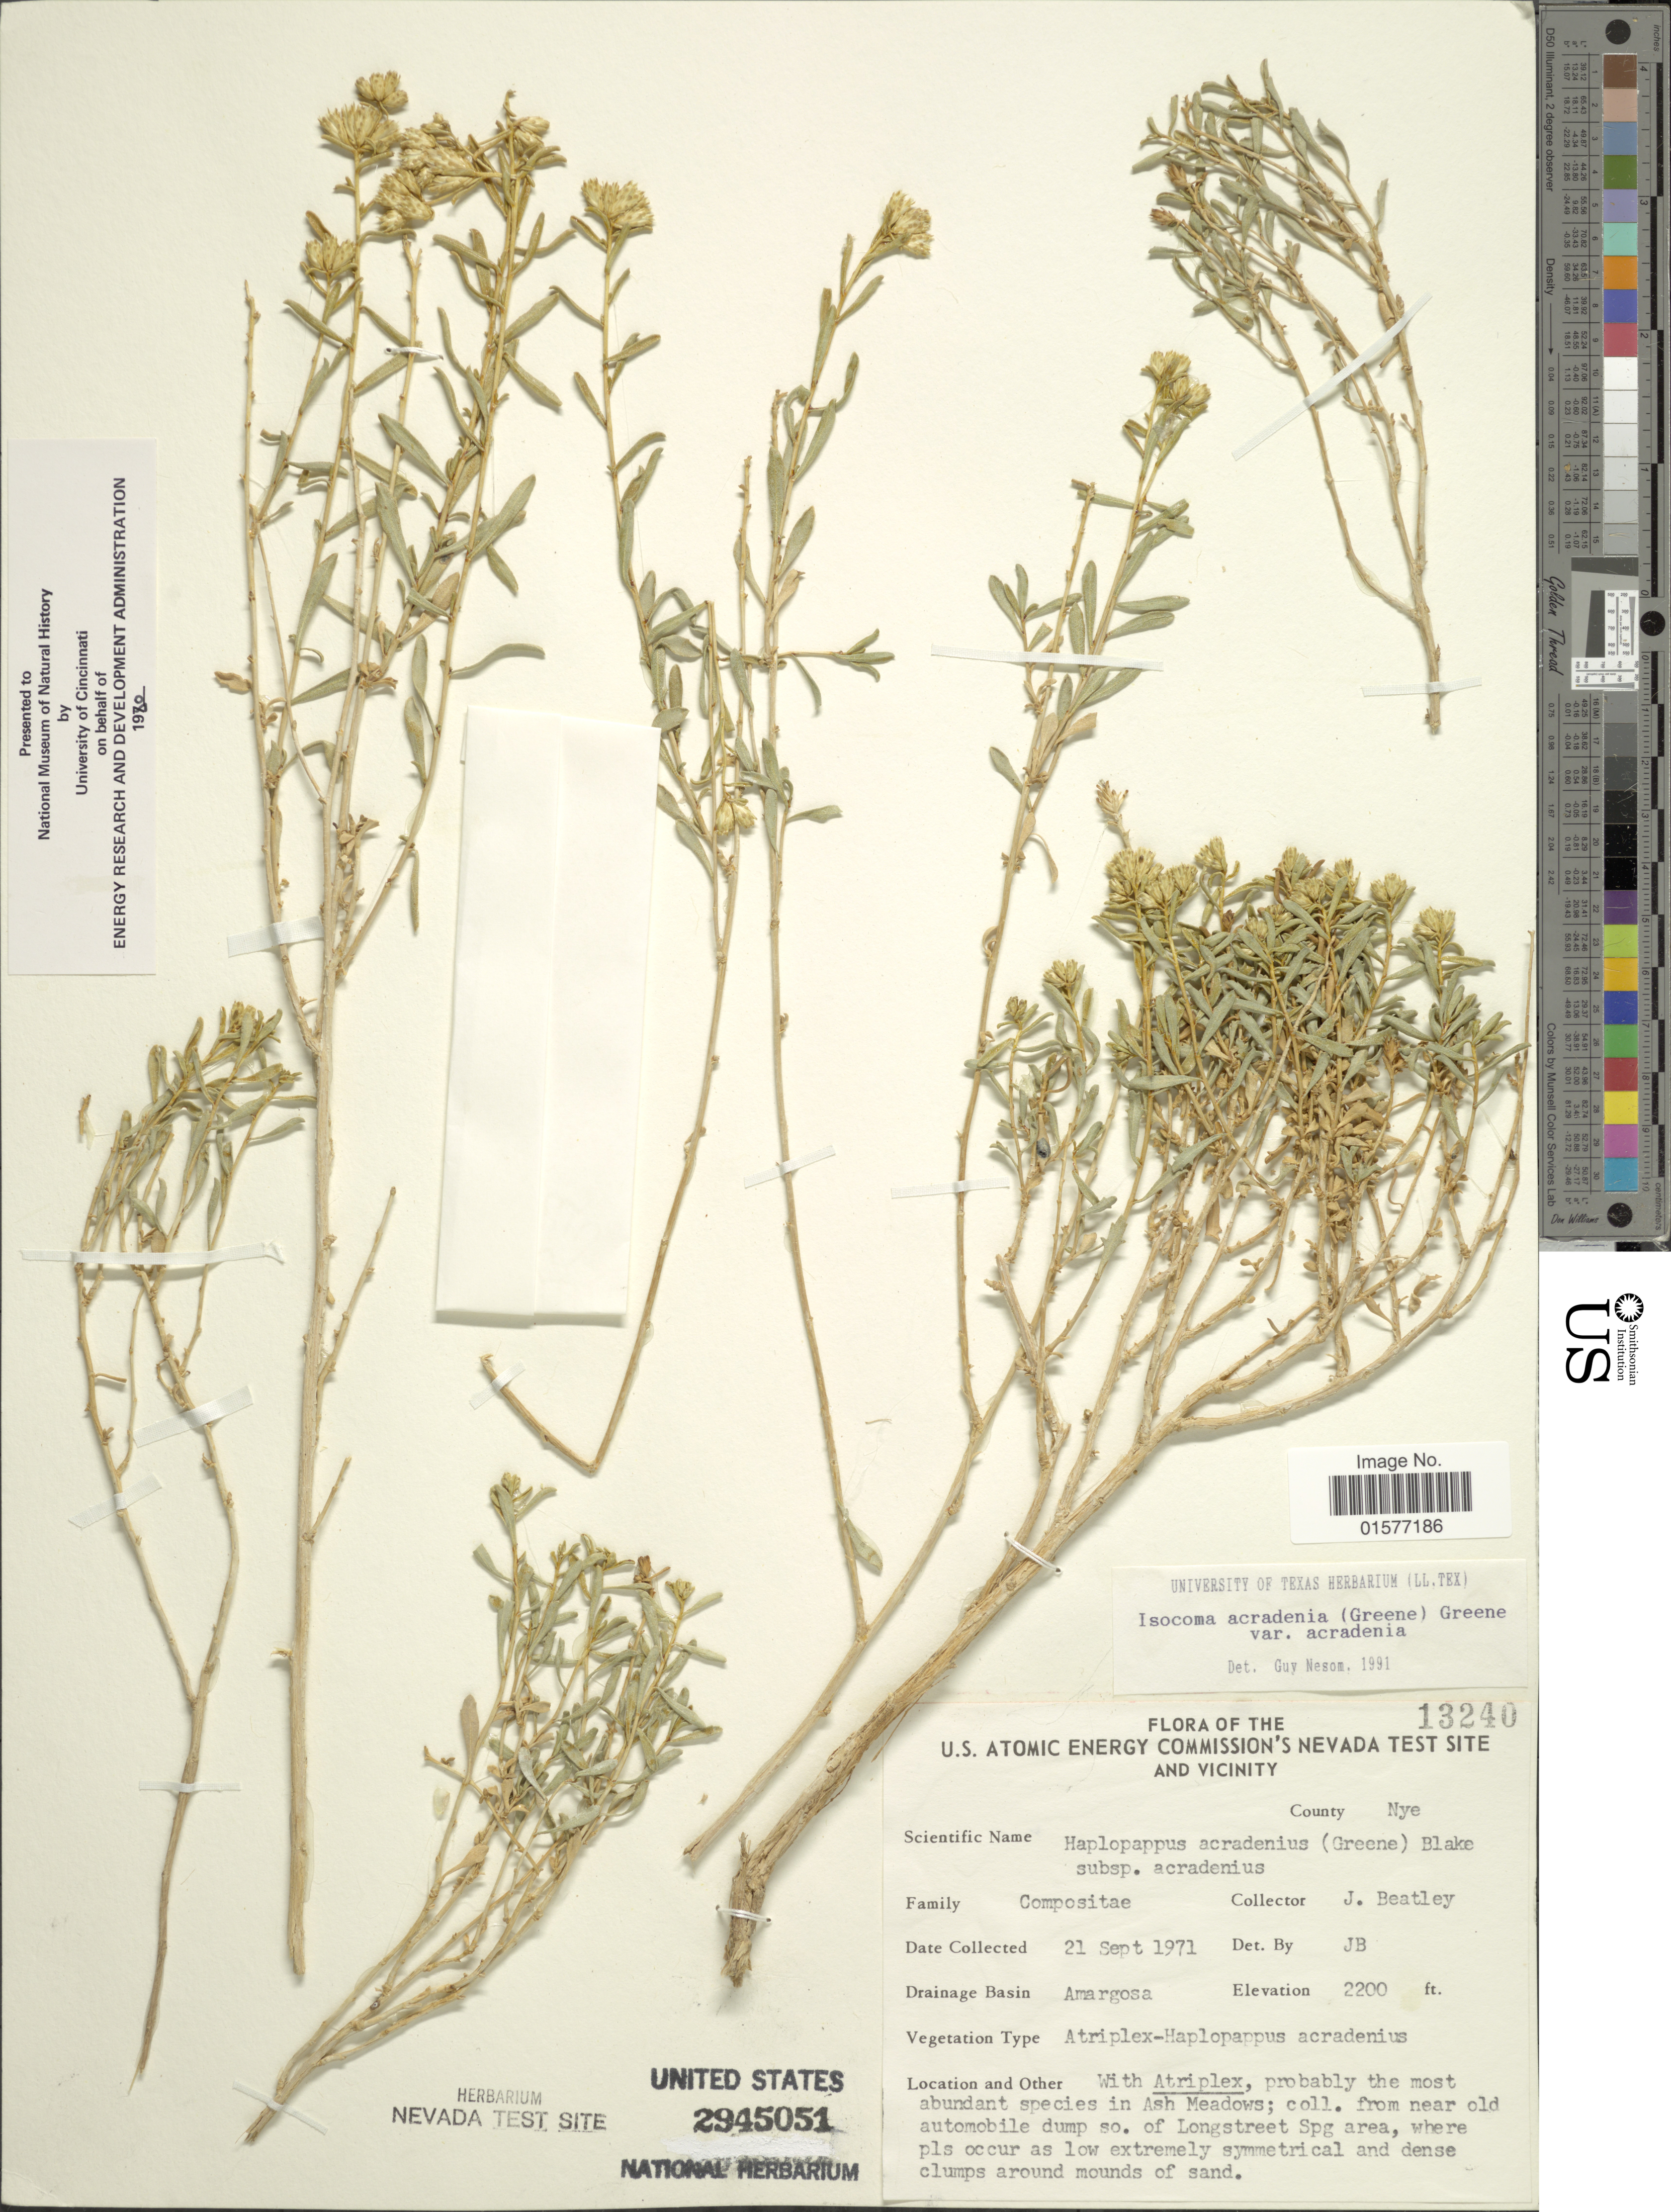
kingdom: Plantae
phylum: Tracheophyta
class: Magnoliopsida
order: Asterales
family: Asteraceae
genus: Isocoma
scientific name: Isocoma acradenia var. acradenia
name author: (Greene) Greene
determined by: Urbatsch, Lowell E., Curator (LSU), Louisiana State University (UNITED STATES)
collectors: J. C. Beatley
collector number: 13240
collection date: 1971-09-21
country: United States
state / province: Nevada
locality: U.S. Atomic Energy Commission's Nevada Test Site And Vicinity, County Nye, Drainage Basin Amargosa, With Atriples, probably most abundant species in Ash Meadows; coll. from near old automobile dump so. of Longstreet Spg. area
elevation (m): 671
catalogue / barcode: US 2945051